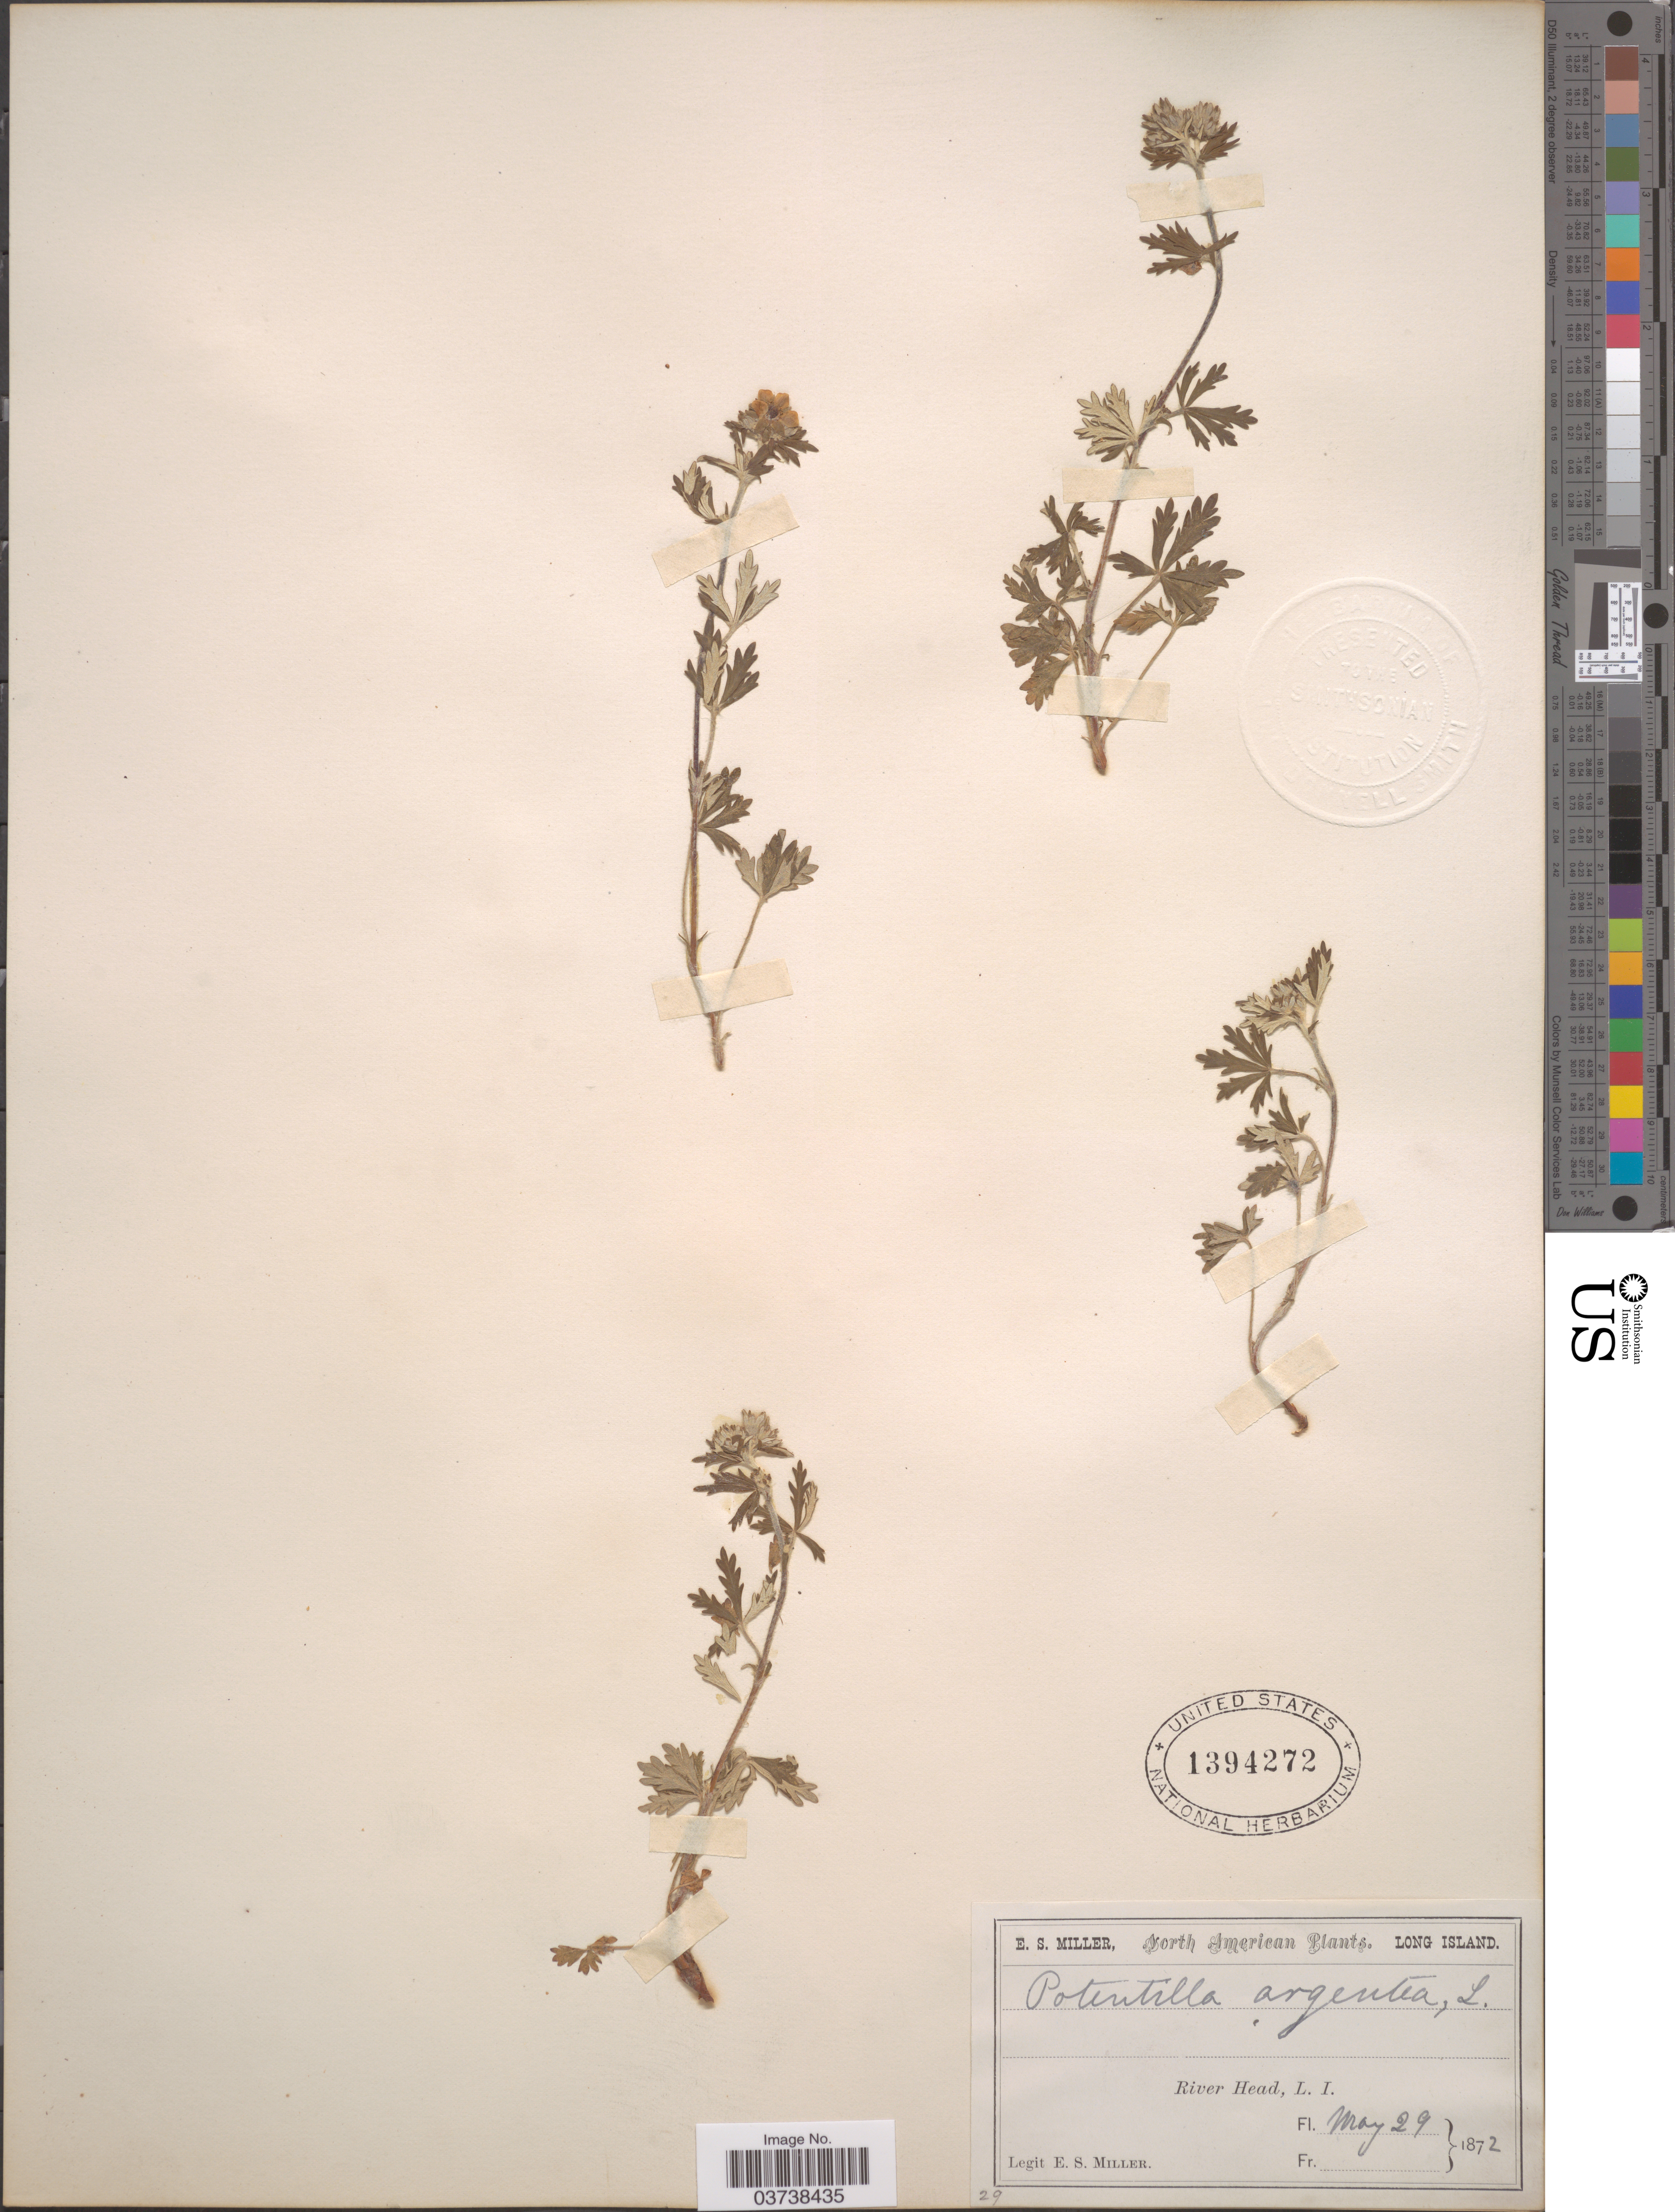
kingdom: Plantae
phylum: Tracheophyta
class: Magnoliopsida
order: Rosales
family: Rosaceae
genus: Potentilla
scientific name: Potentilla argentea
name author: L.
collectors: E. S. Miller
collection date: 1872-05-29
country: United States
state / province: New York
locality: Long Island. River Head.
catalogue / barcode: US 1394272